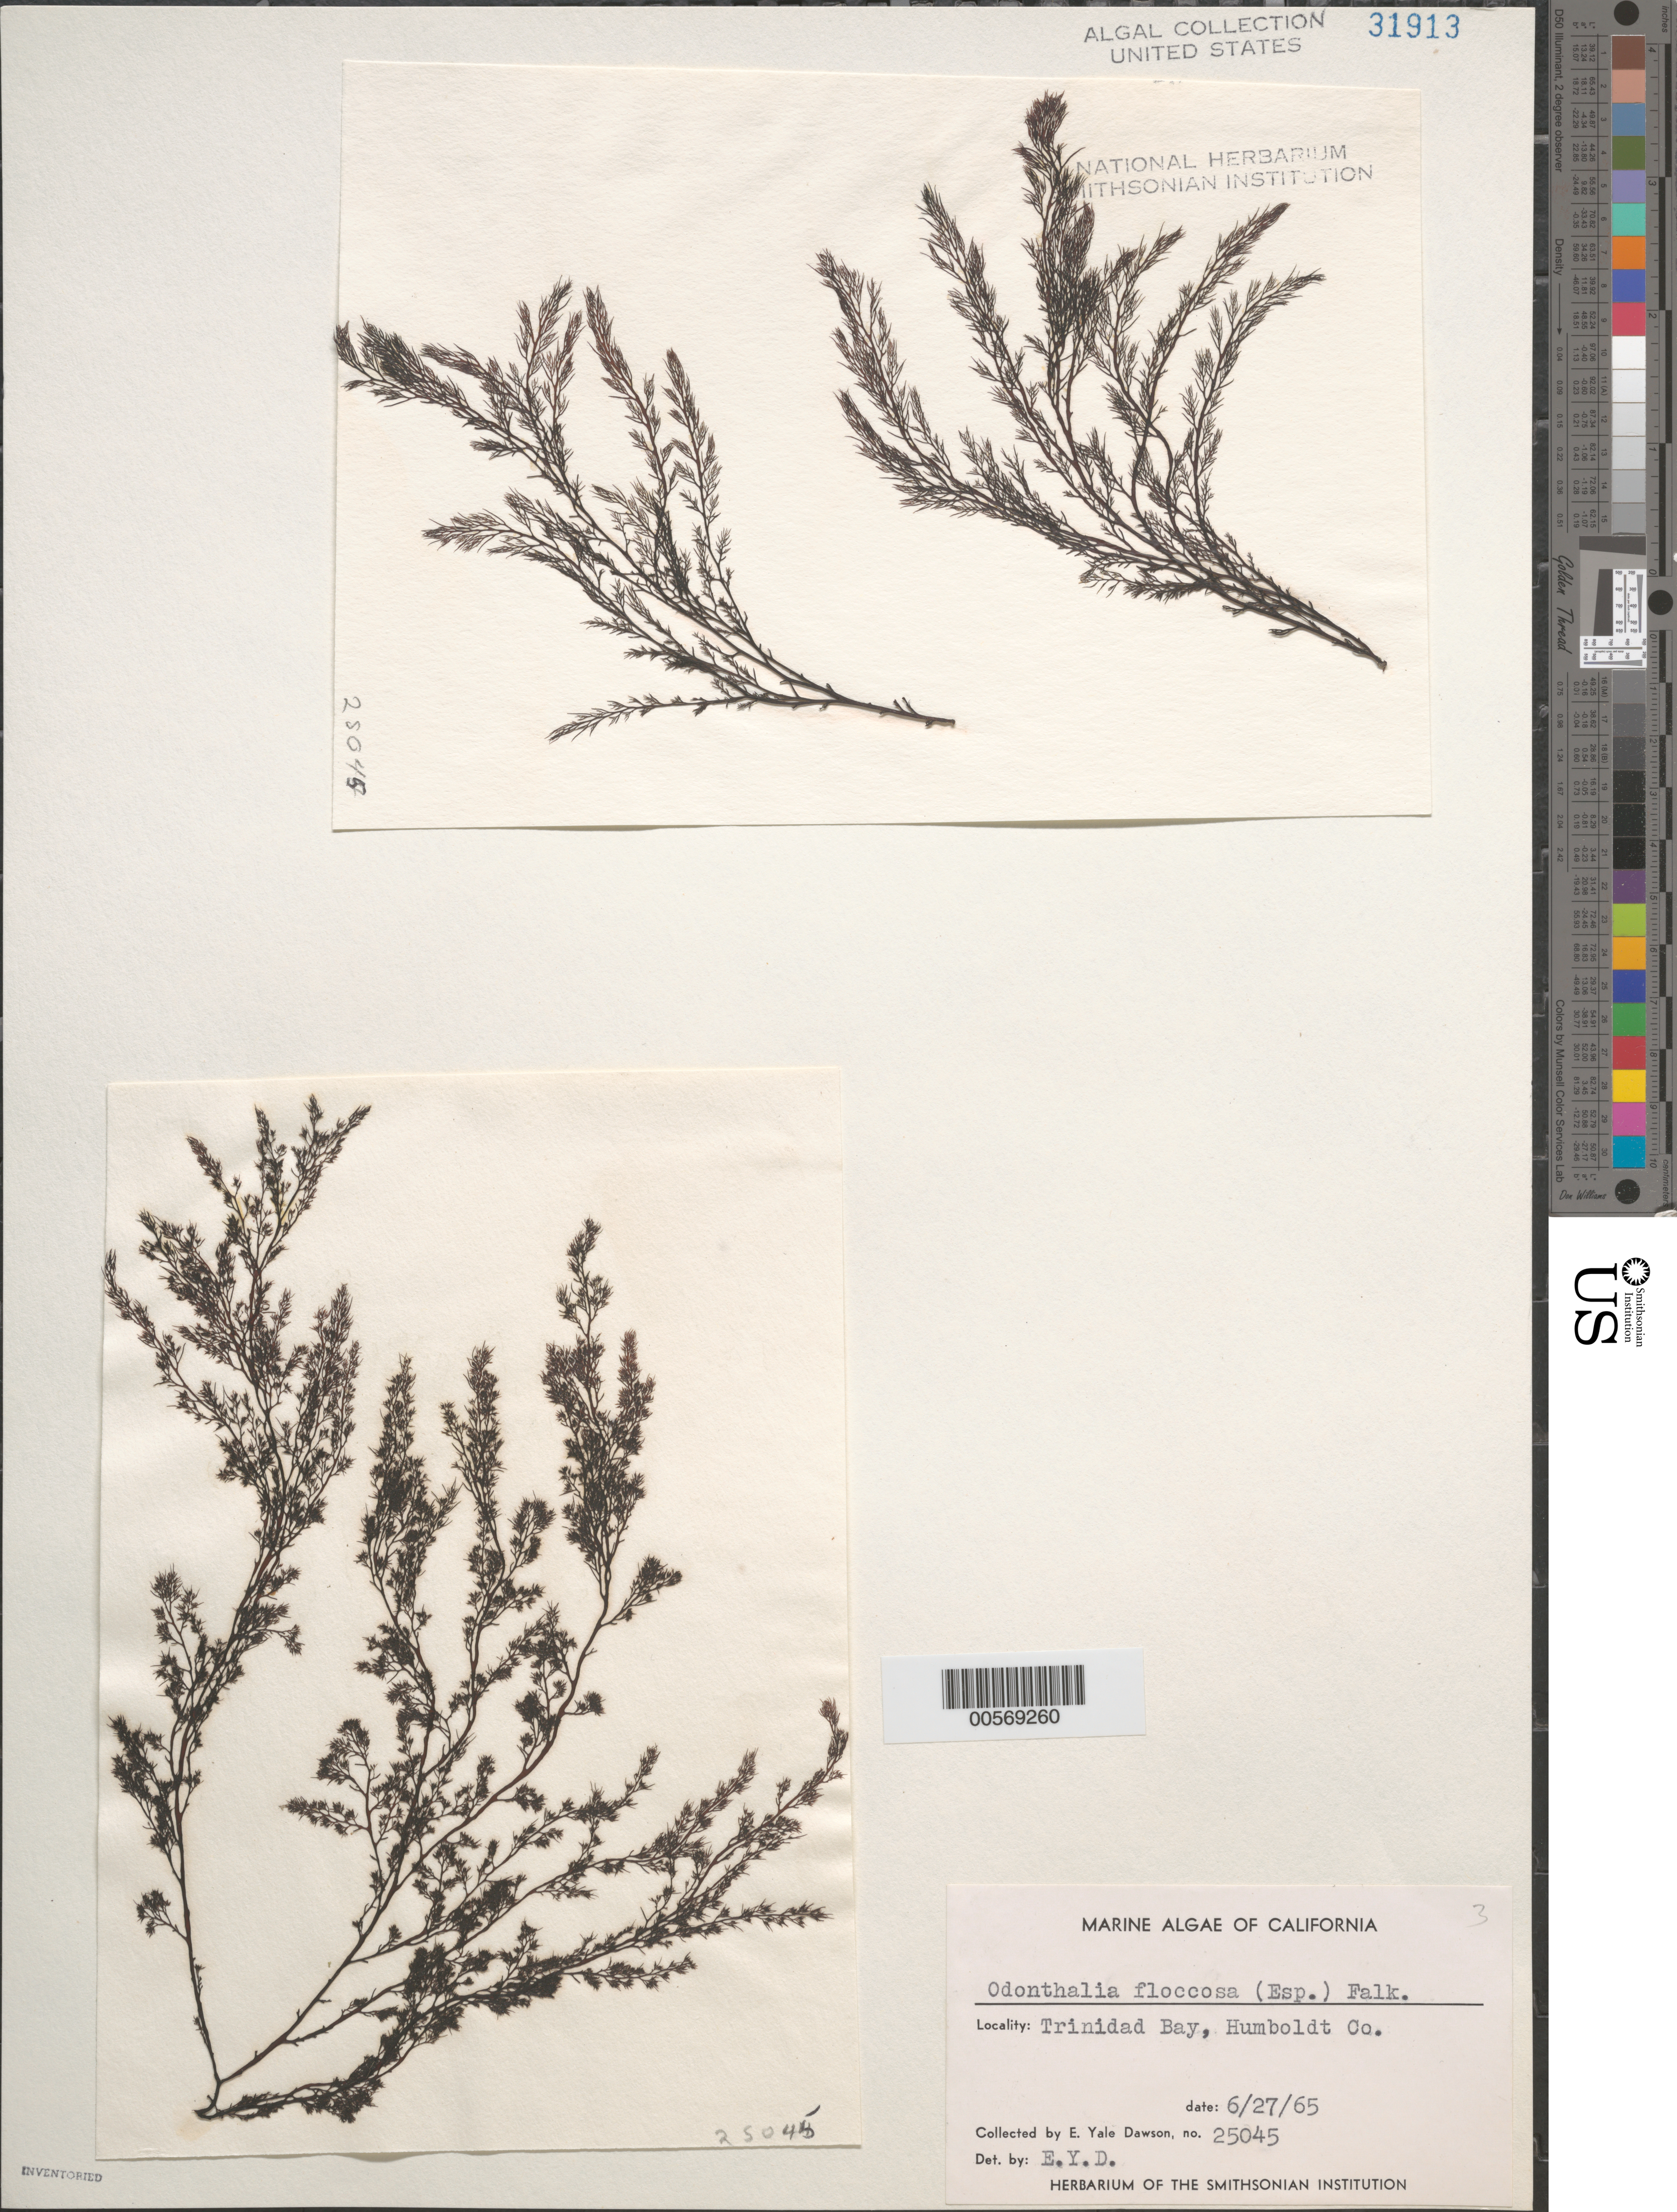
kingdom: Plantae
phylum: Rhodophyta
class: Florideophyceae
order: Ceramiales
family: Rhodomelaceae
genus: Odonthalia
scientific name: Odonthalia floccosa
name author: (Esper) Falkenb.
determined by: Dawson, E. Y.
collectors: E. Y. Dawson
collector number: EYD 25045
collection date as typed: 27 Jun 1965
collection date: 1965-06-27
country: United States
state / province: California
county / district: Humboldt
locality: Trinidad Bay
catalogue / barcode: US 31913